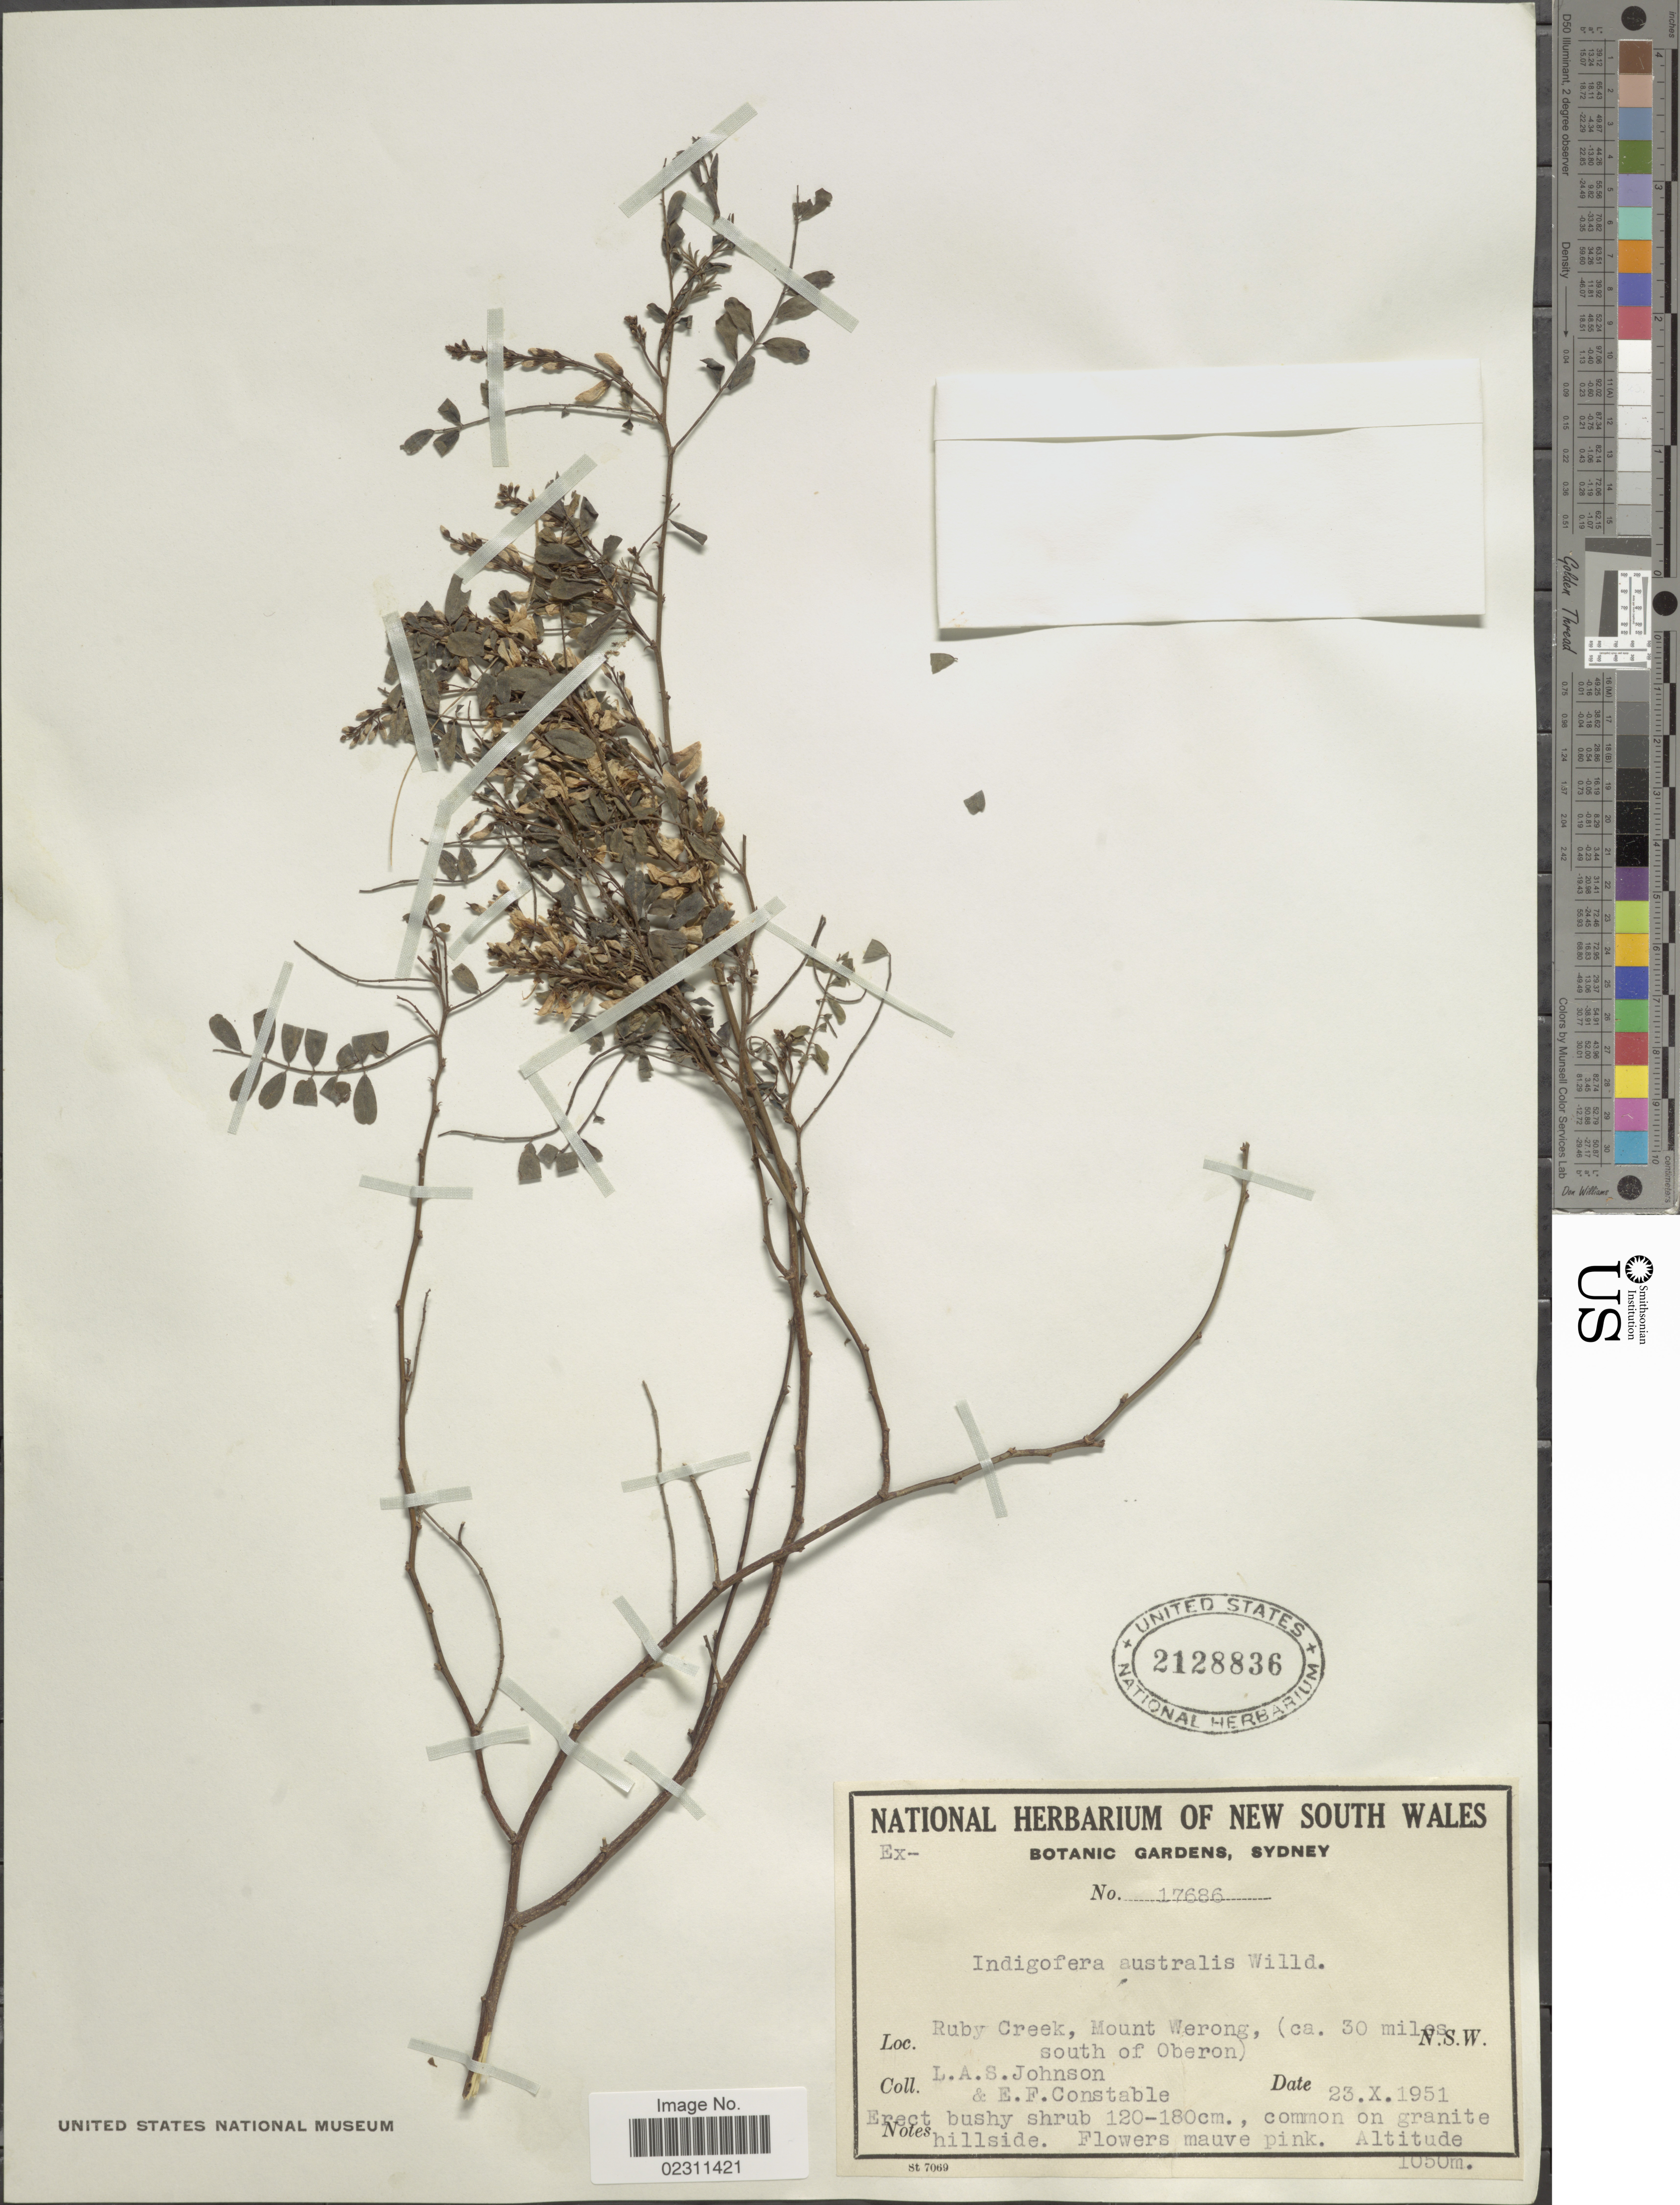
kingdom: Plantae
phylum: Tracheophyta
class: Magnoliopsida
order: Fabales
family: Fabaceae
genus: Indigofera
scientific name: Indigofera australis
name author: Willd.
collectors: L. Johnson & E. F. Constable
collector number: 17686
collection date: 1951-10-23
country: Australia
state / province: New South Wales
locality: Ruby Creek, Mount Werong, (ca. 30 miles south of Oberon)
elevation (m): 1050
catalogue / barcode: US 2128836